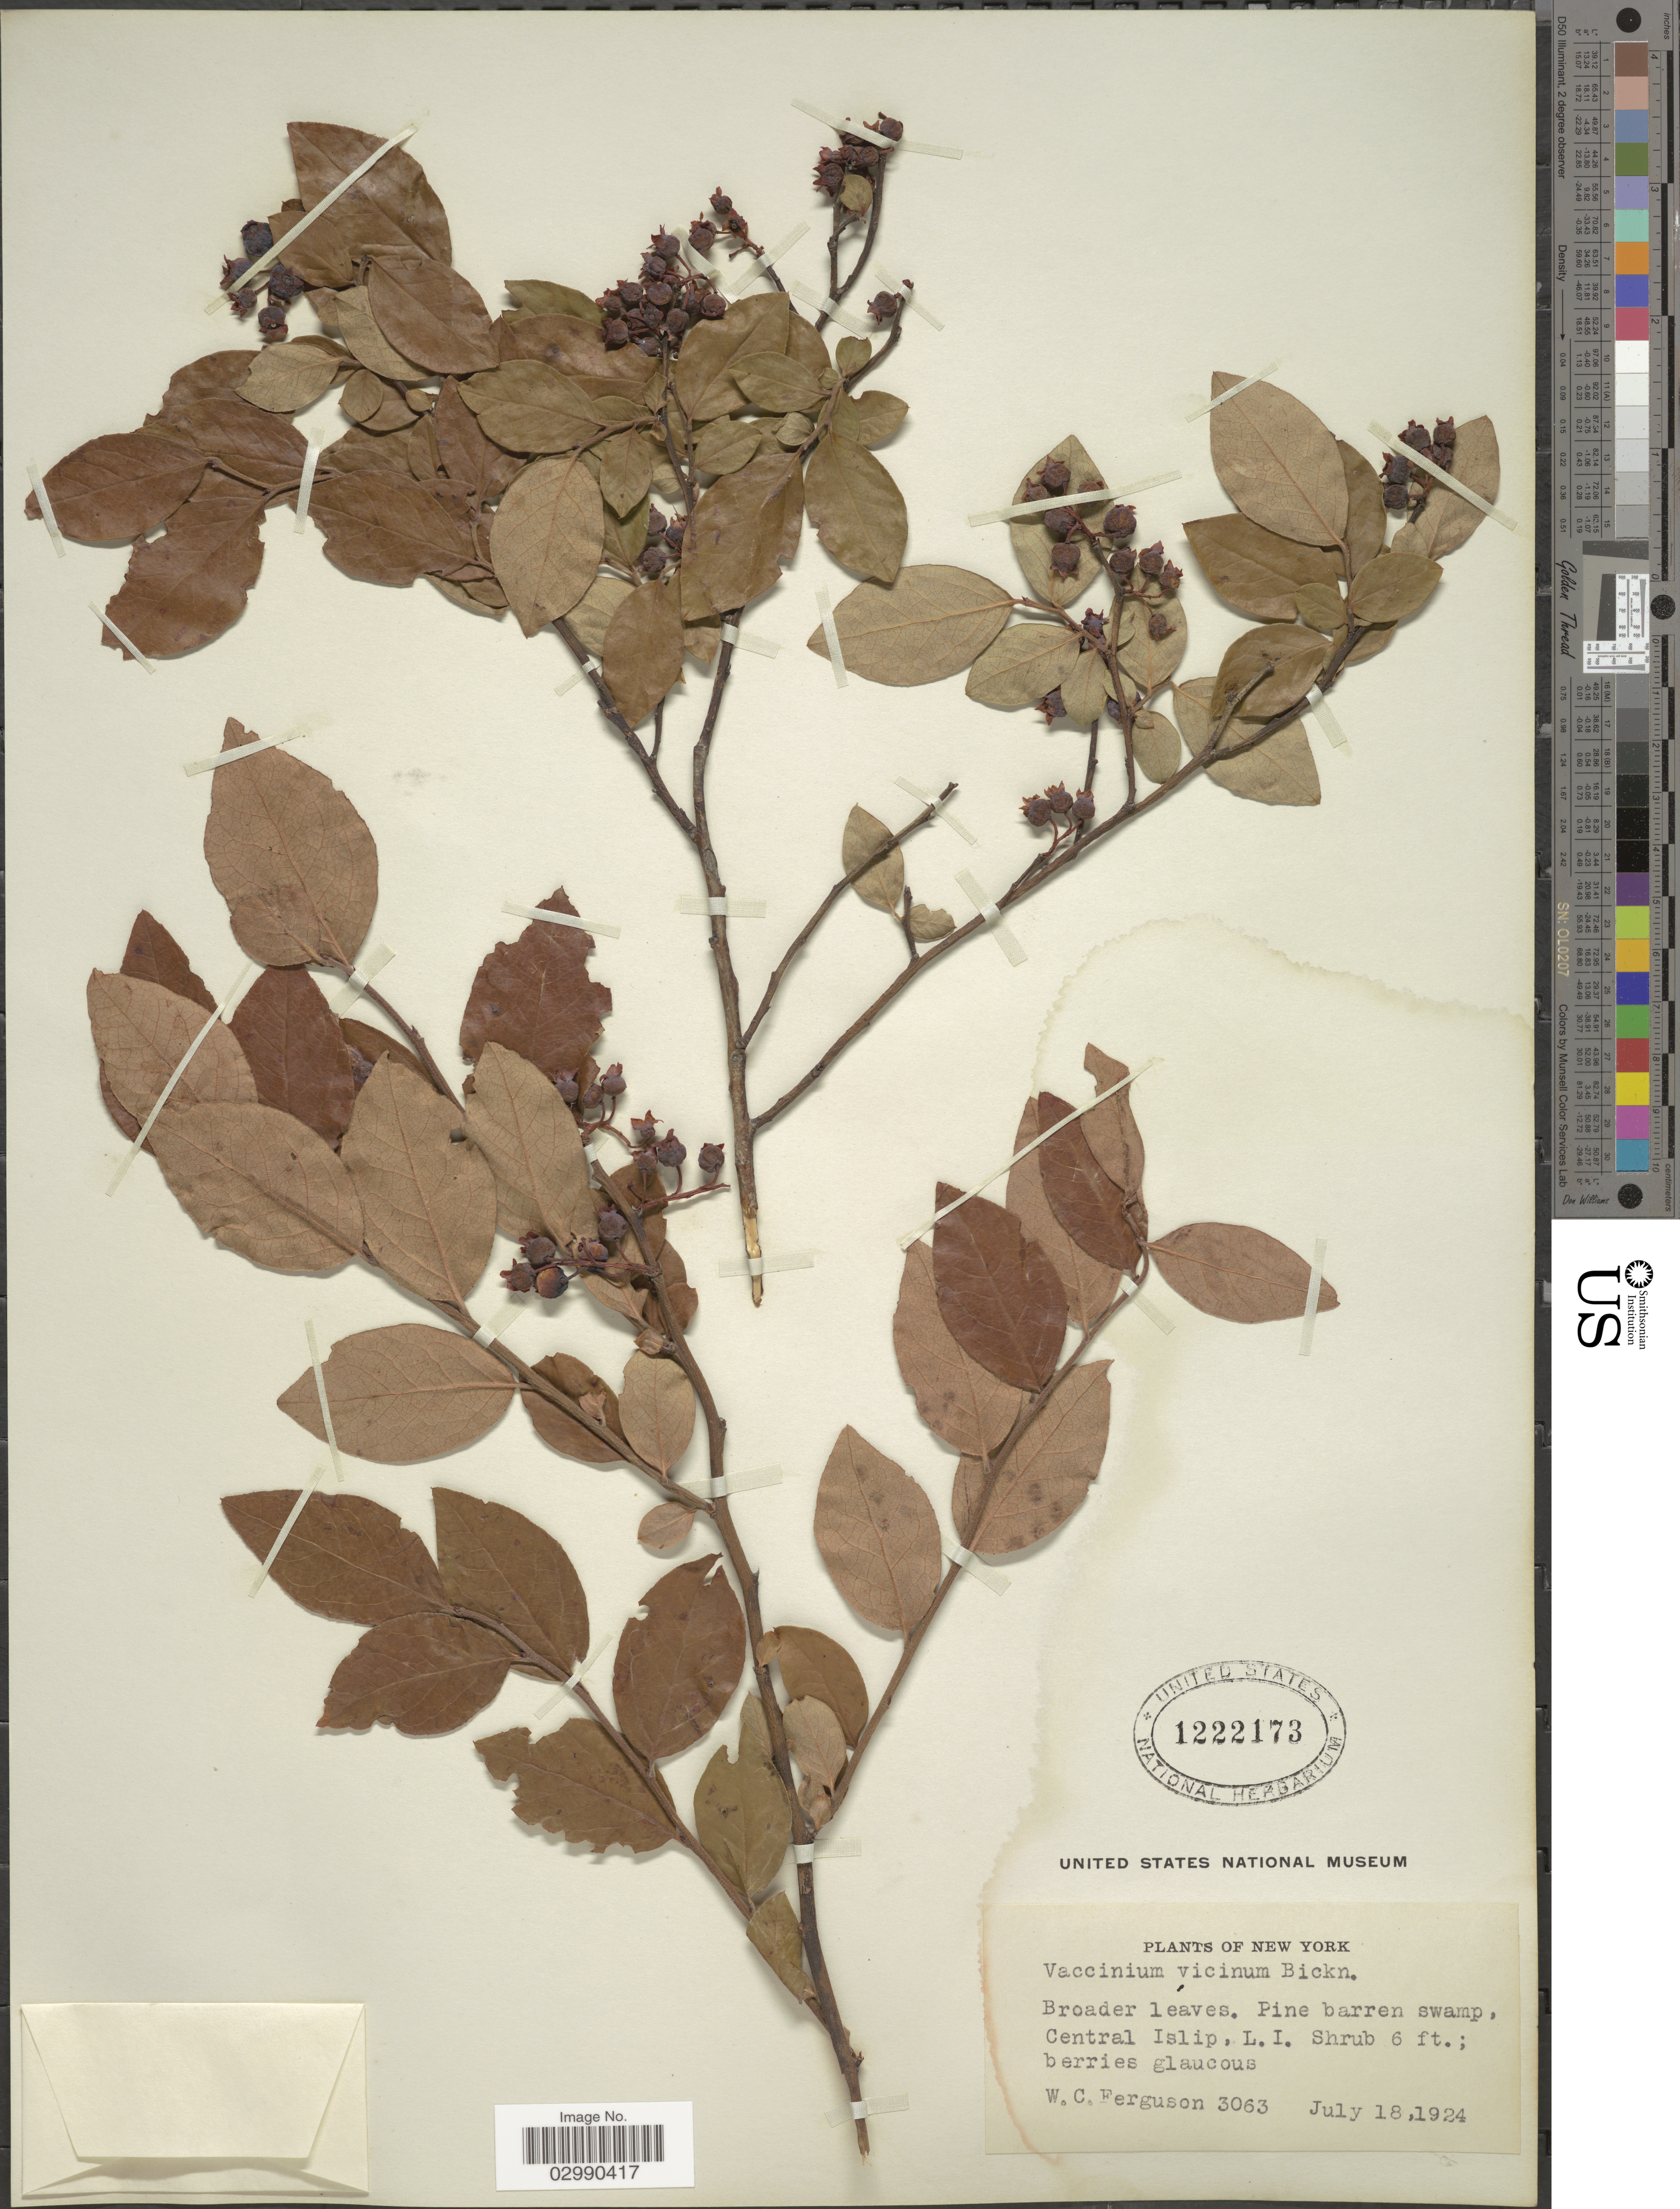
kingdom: Plantae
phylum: Tracheophyta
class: Magnoliopsida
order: Ericales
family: Ericaceae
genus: Vaccinium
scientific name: Vaccinium vicinum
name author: E.P. Bicknell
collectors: W. Ferguson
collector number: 3063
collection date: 1924-07-18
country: United States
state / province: New York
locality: Central Islip, L.I.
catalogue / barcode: US 1222173